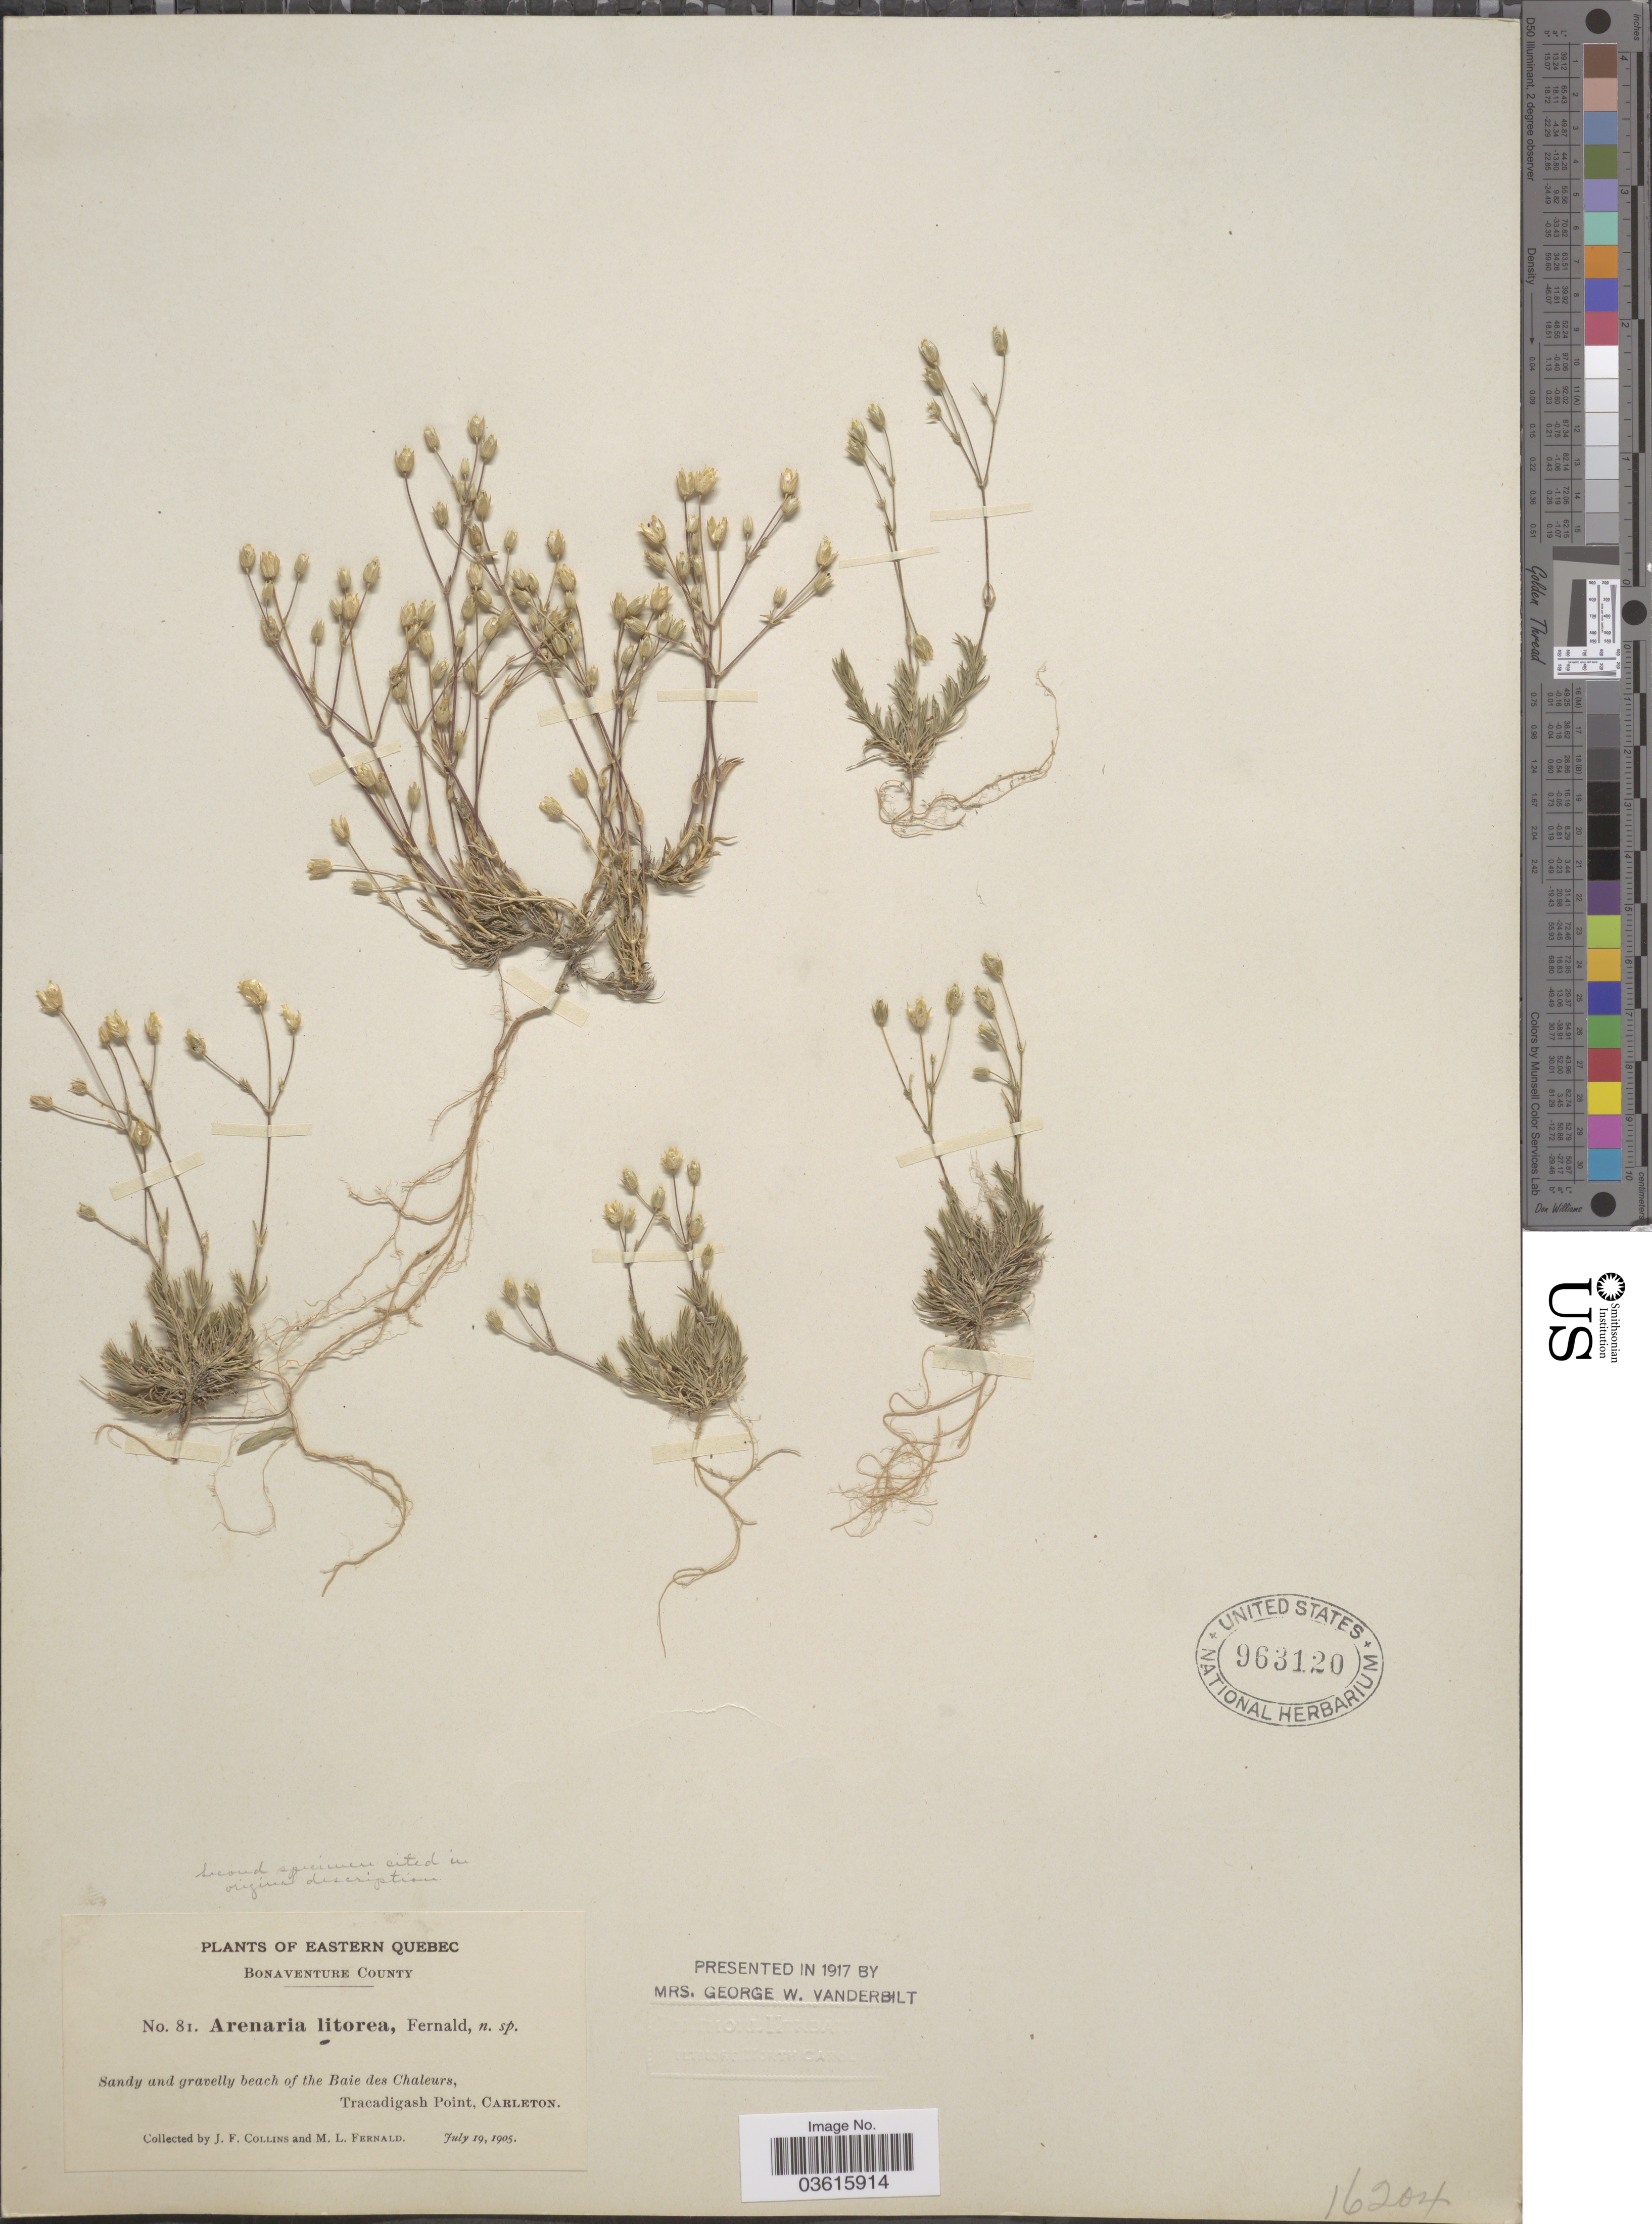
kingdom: Plantae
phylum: Tracheophyta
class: Magnoliopsida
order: Caryophyllales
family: Caryophyllaceae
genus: Minuartia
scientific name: Minuartia dawsonensis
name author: (Britton) House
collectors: J. Collins & M. L. Fernald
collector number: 81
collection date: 1905-07-19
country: Canada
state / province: Quebec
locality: Eastern Quebec. Bonaventure County. Sandy and gravelly beach of the Baie des Chaleurs, Tracadigash Point, Carleton.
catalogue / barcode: US 963120